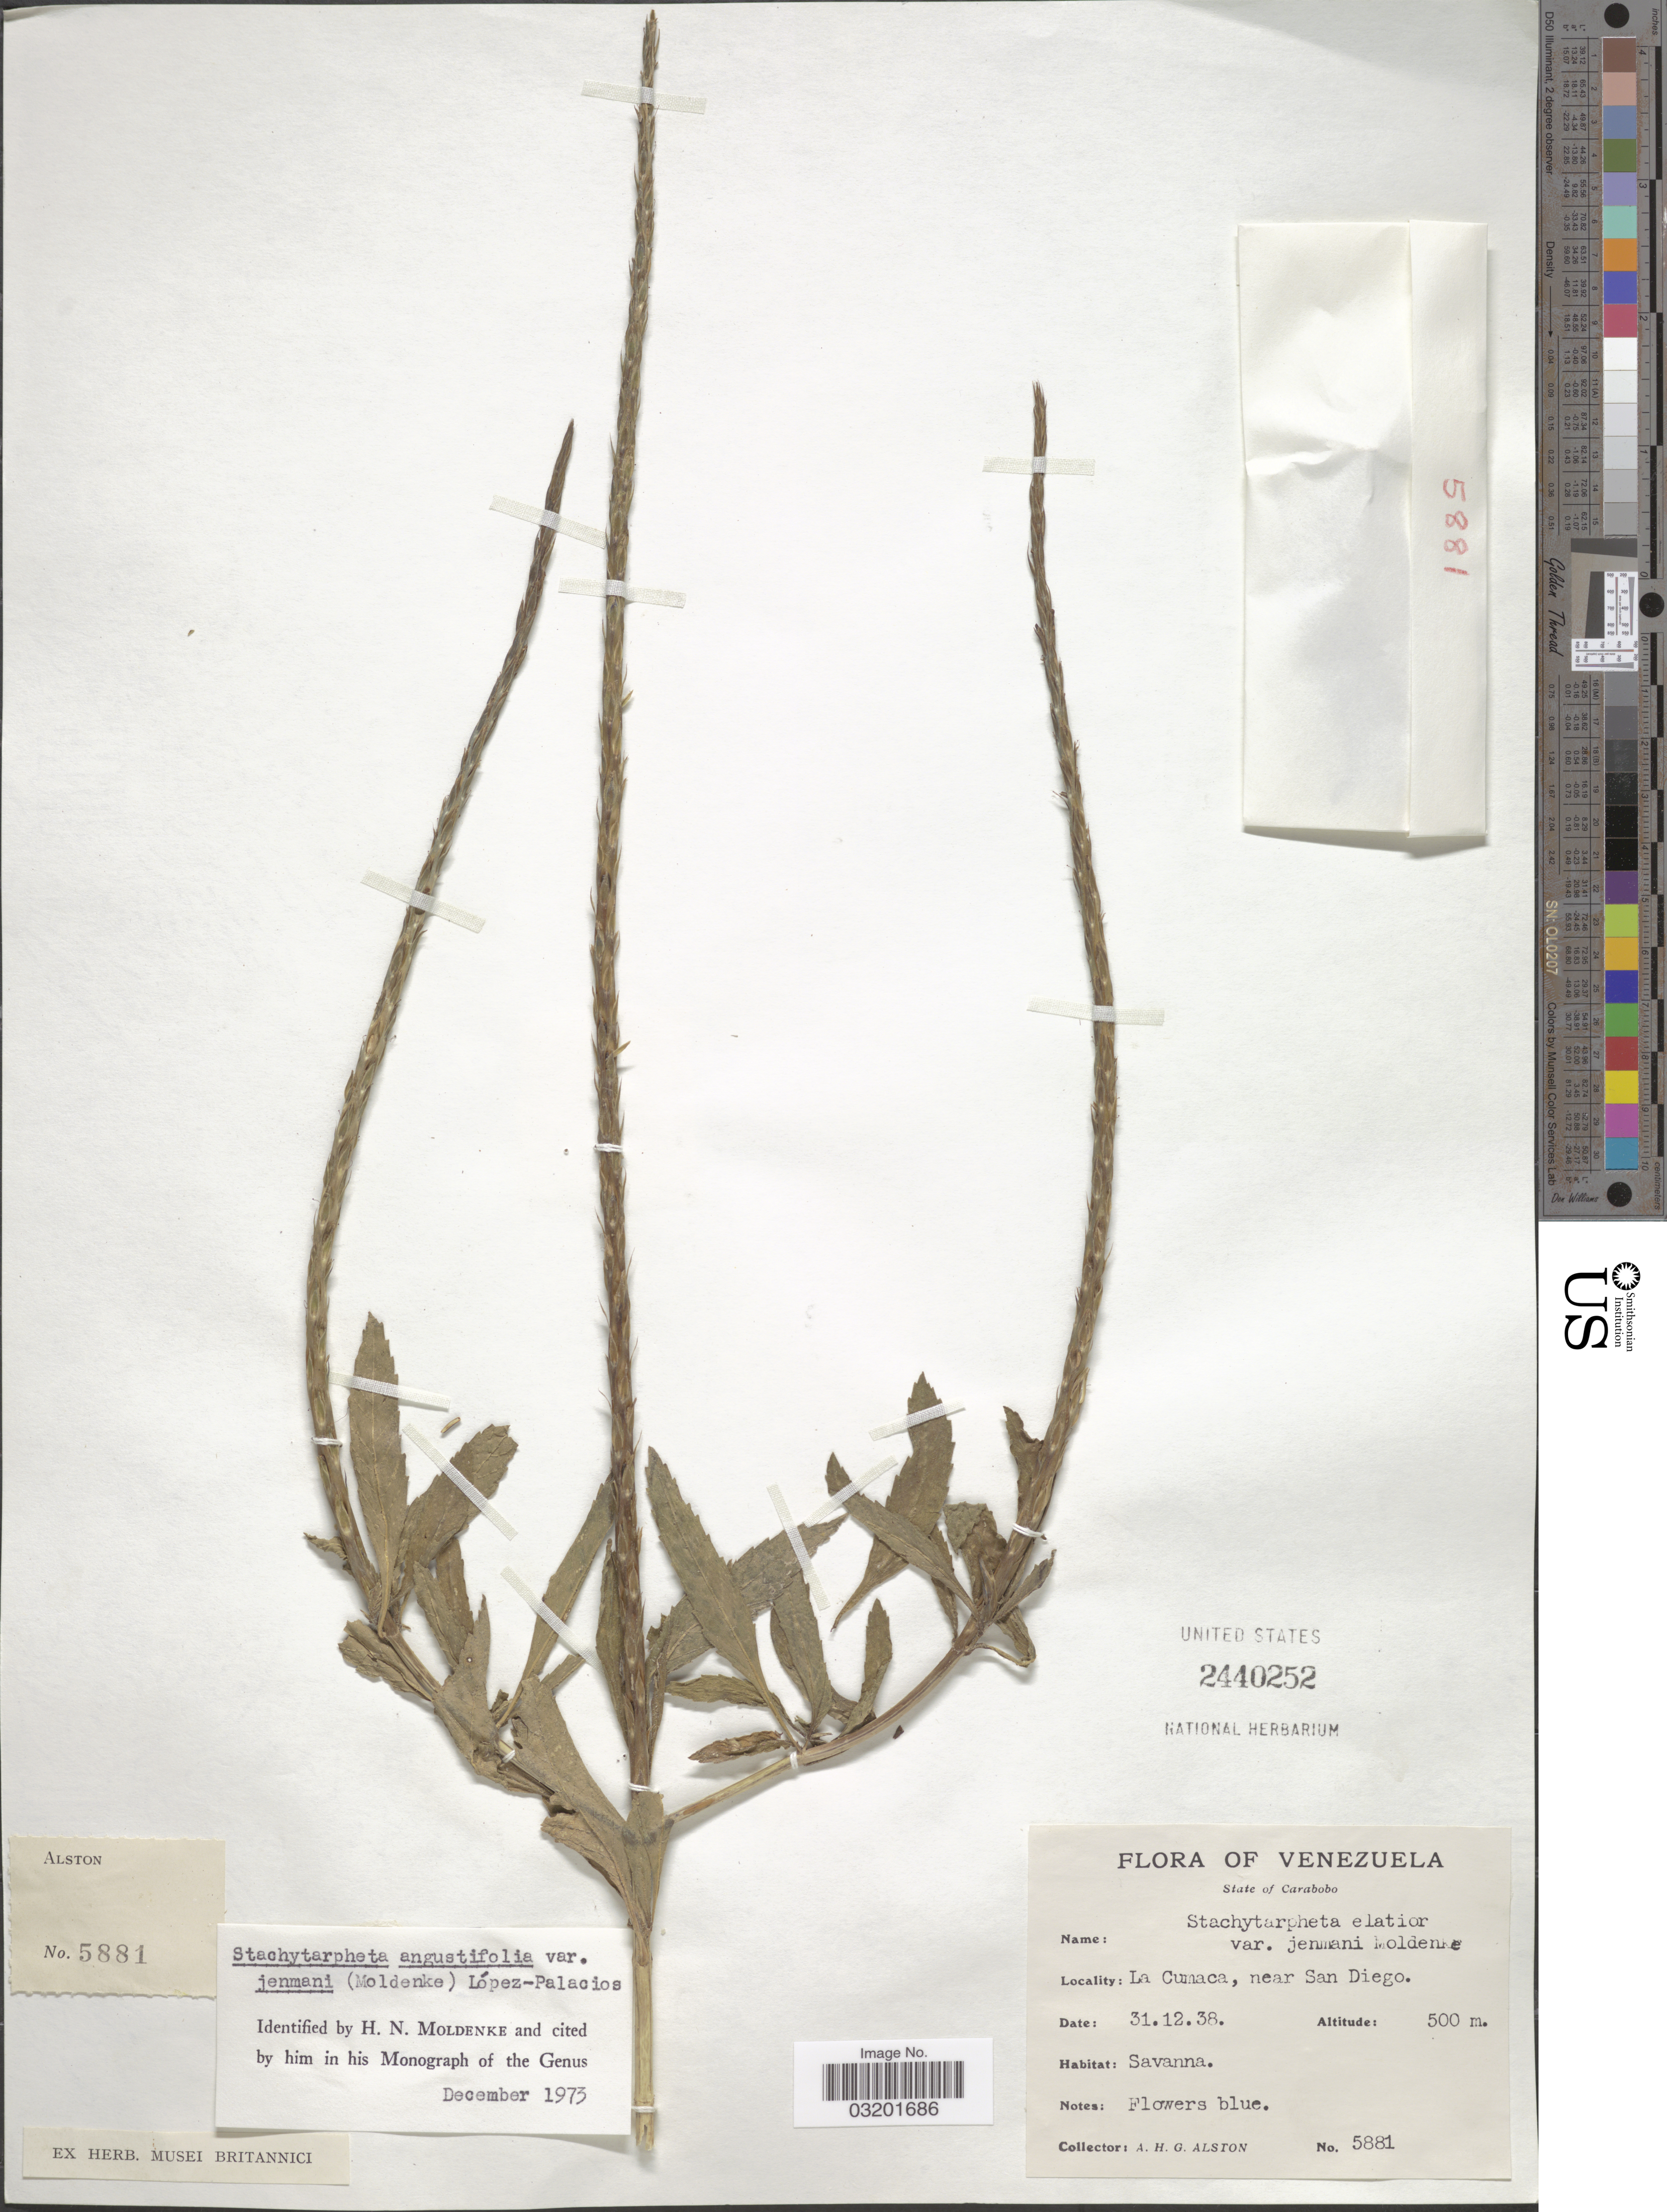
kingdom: Plantae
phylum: Tracheophyta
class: Magnoliopsida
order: Lamiales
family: Verbenaceae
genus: Stachytarpheta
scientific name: Stachytarpheta angustifolia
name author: (Mill.) Vahl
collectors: A. H. Alston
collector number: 5881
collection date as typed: Transcribed d/m/y: 31/12/38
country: Venezuela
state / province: Carabobo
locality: La Cumaca, near San Diego.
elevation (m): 500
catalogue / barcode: US 2440252